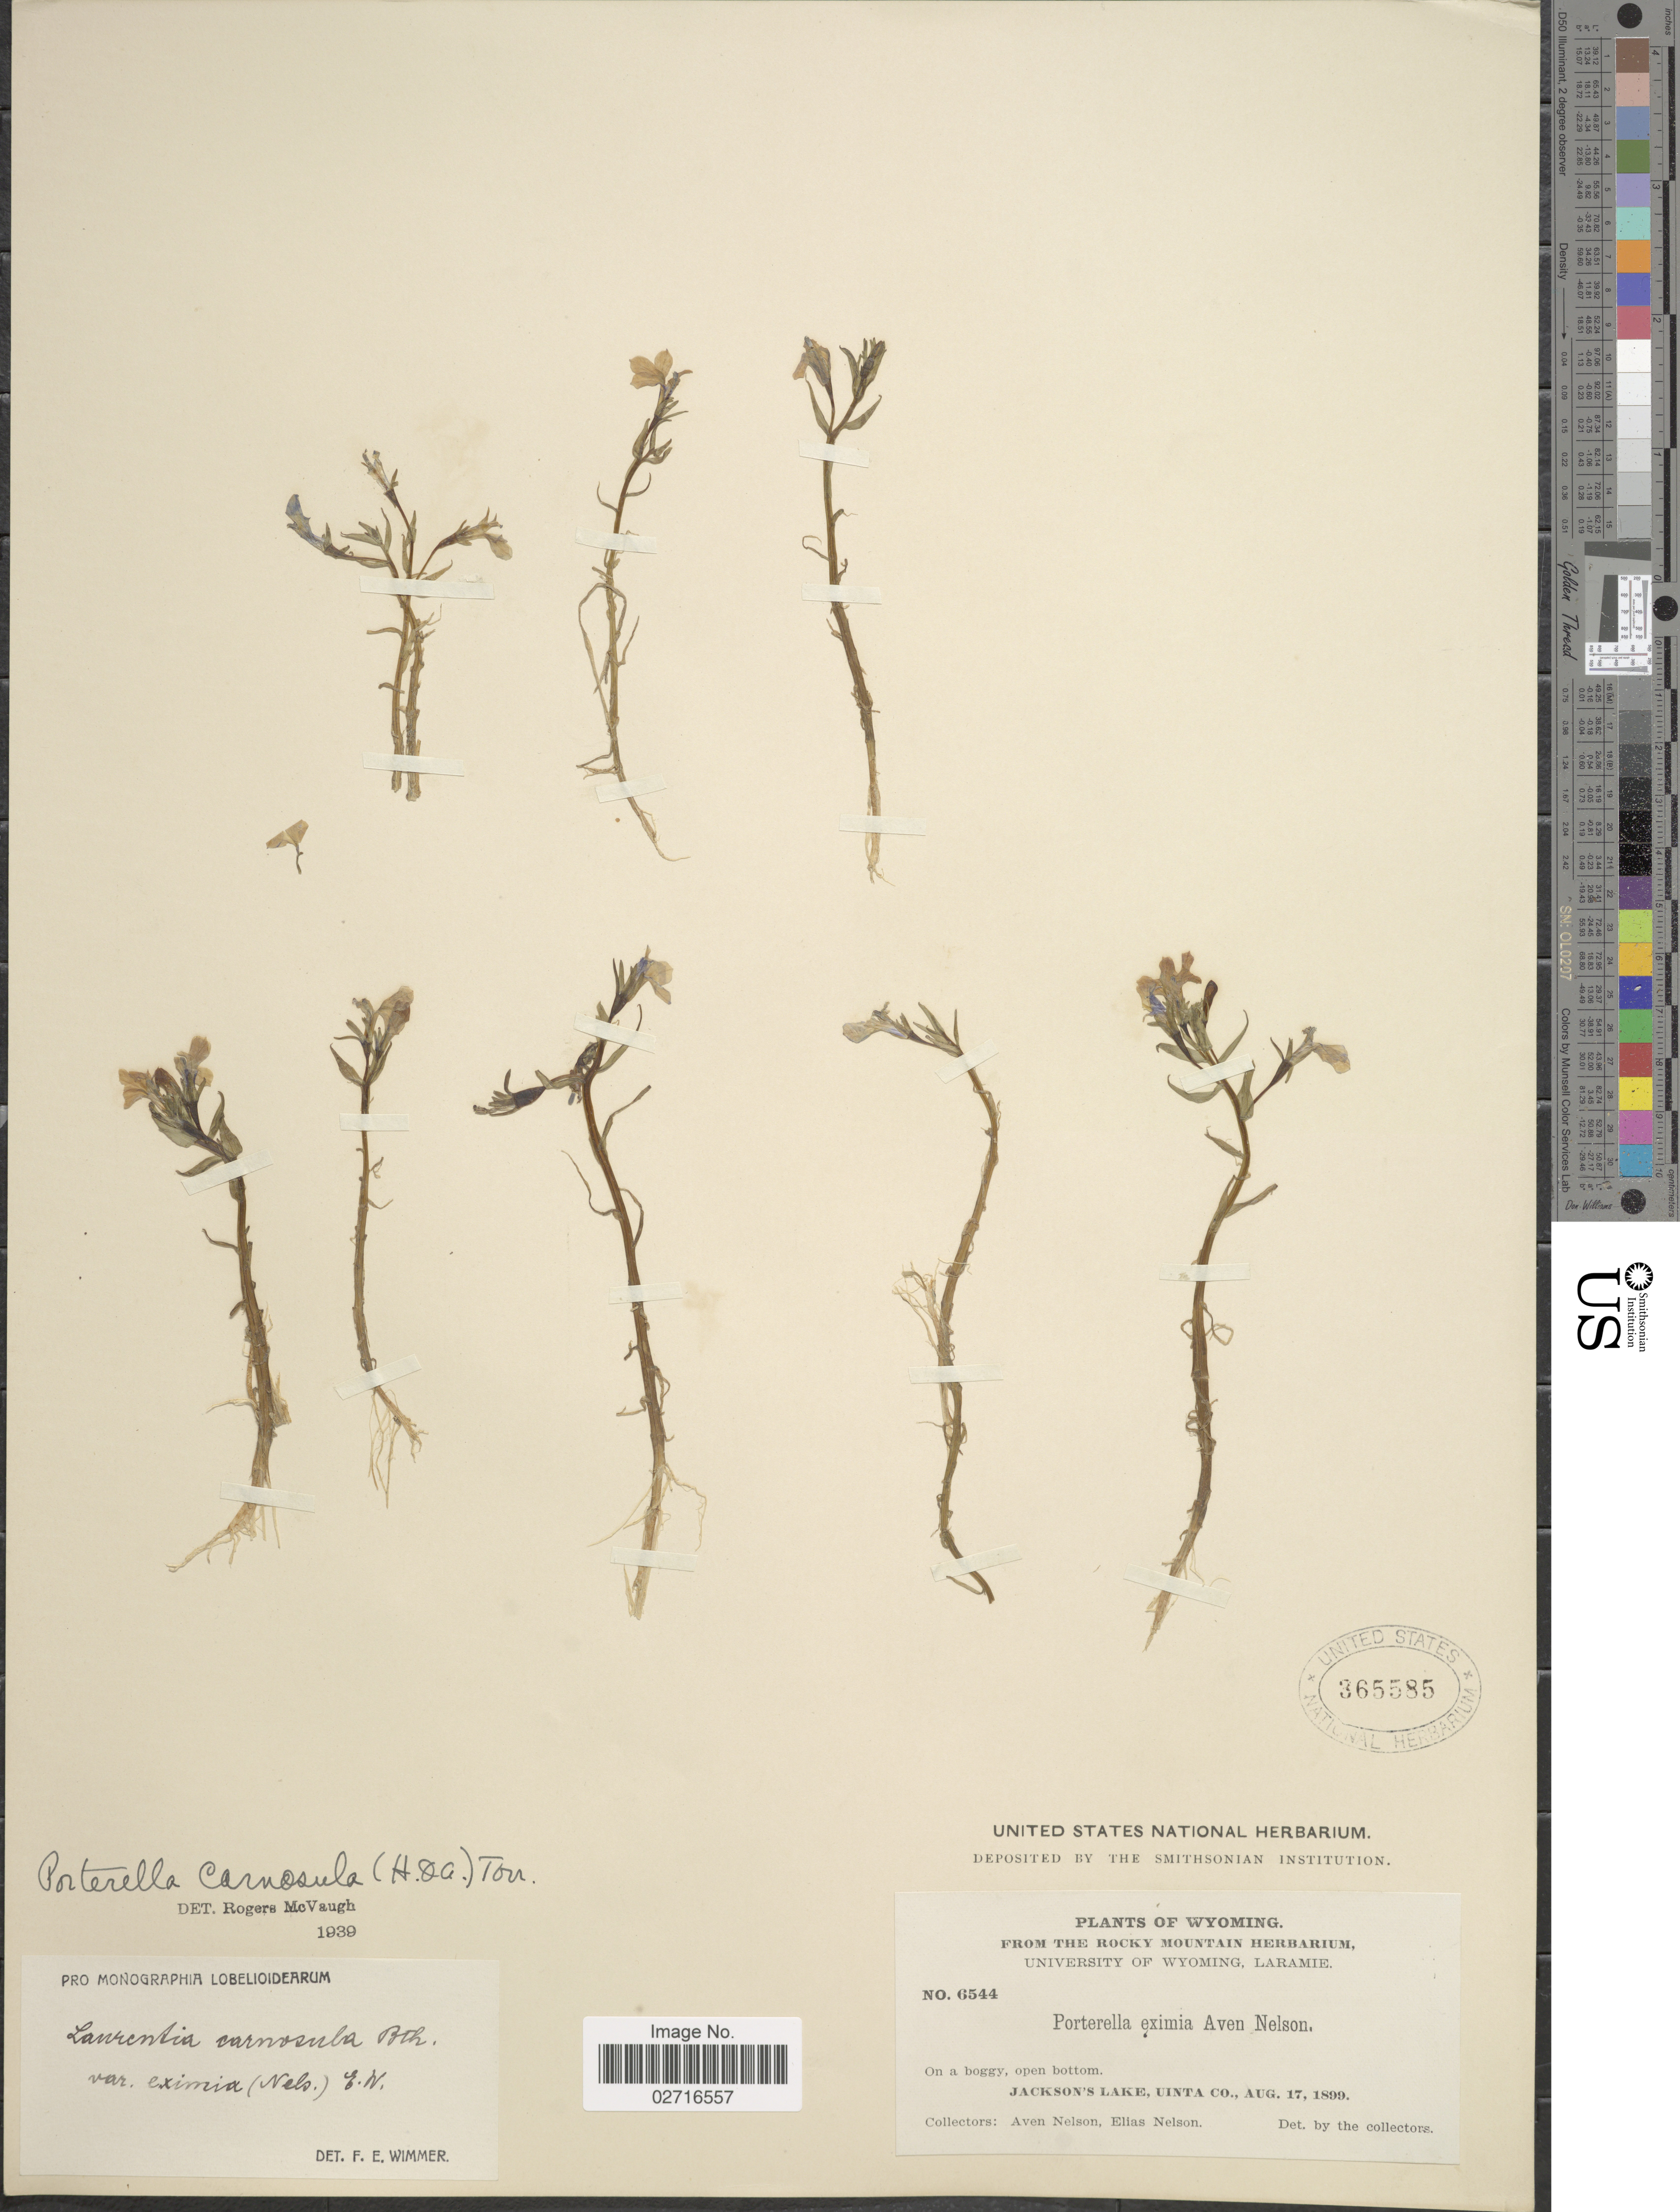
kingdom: Plantae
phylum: Tracheophyta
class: Magnoliopsida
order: Asterales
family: Campanulaceae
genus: Laurentia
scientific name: Laurentia carnosula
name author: (Hook. & Arn.) Benth. ex A. Gray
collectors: A. Nelson & E. Nelson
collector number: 6544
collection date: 1899-08-17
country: United States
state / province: Wyoming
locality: On a boggy, open bottom, Jackson's Lake, Uinta Co.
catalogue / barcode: US 365585